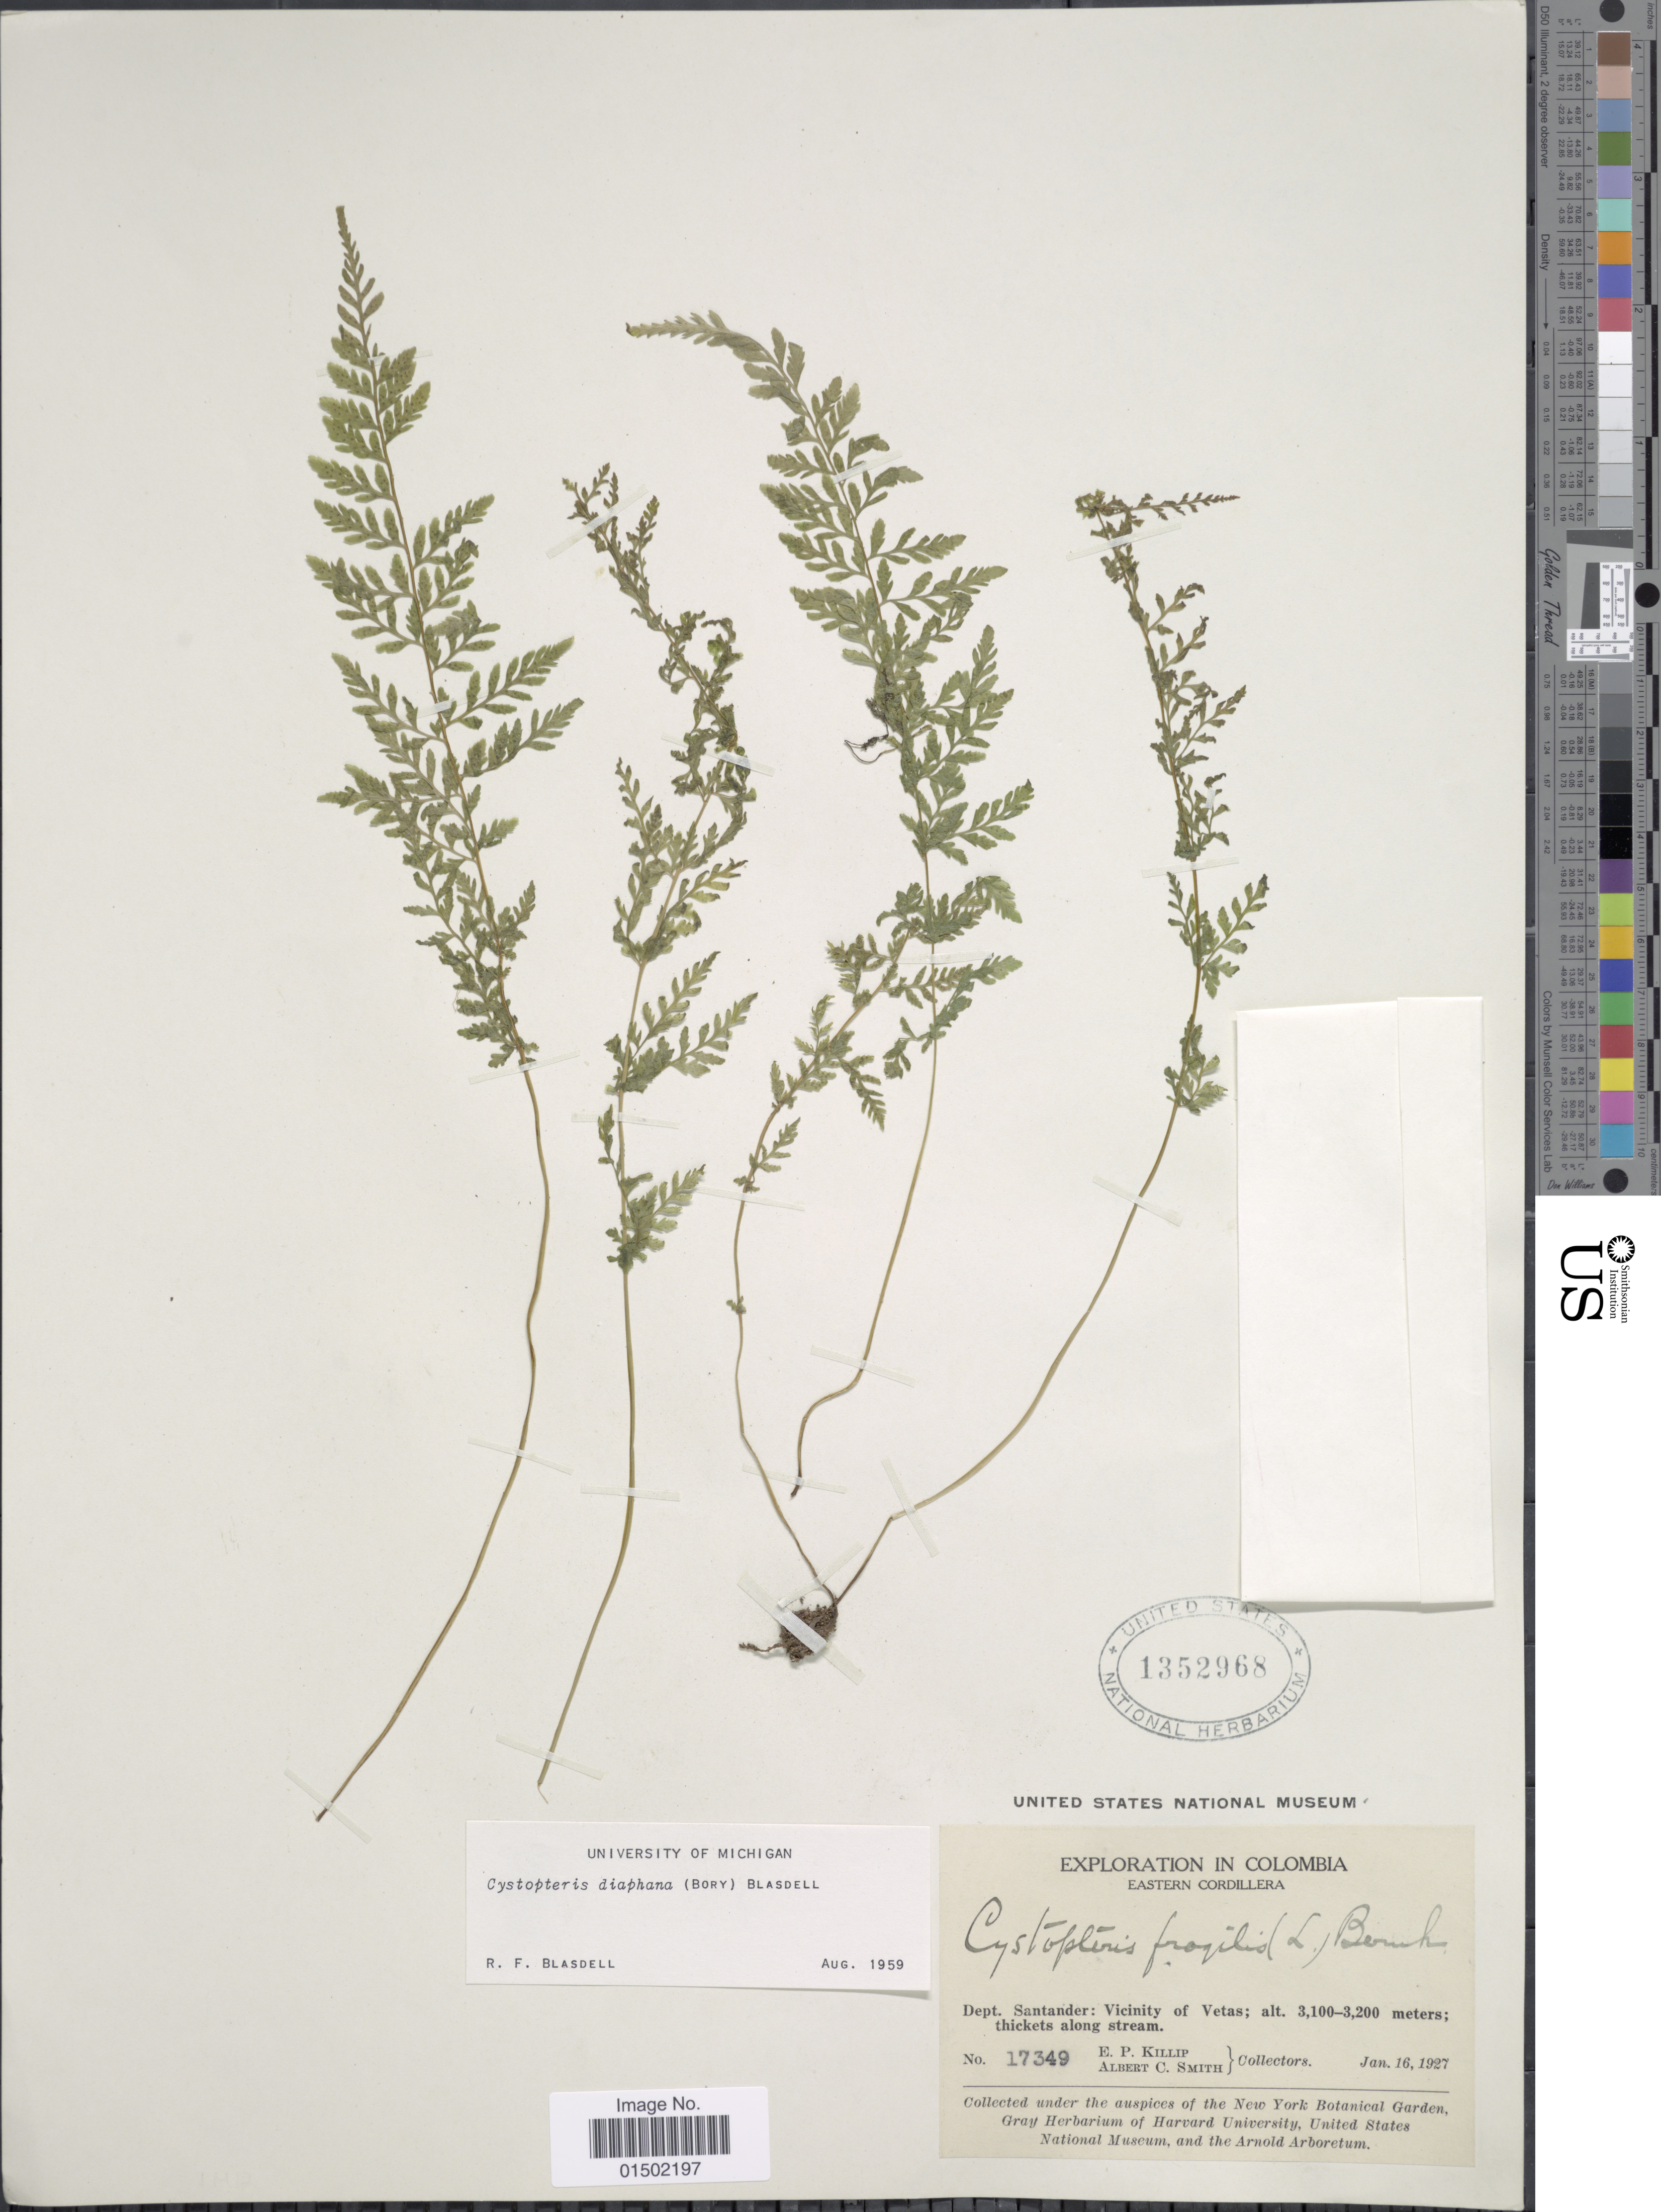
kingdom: Plantae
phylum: Tracheophyta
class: Polypodiopsida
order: Polypodiales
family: Cystopteridaceae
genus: Cystopteris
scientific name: Cystopteris diaphana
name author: (Bory) Blasdell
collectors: E. P. Killip & A. C. Smith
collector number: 17349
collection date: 1927-01-16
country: Colombia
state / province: Santander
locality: Eastern Cordillera. Vicinity of Vetas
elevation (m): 3100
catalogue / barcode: US 1352968